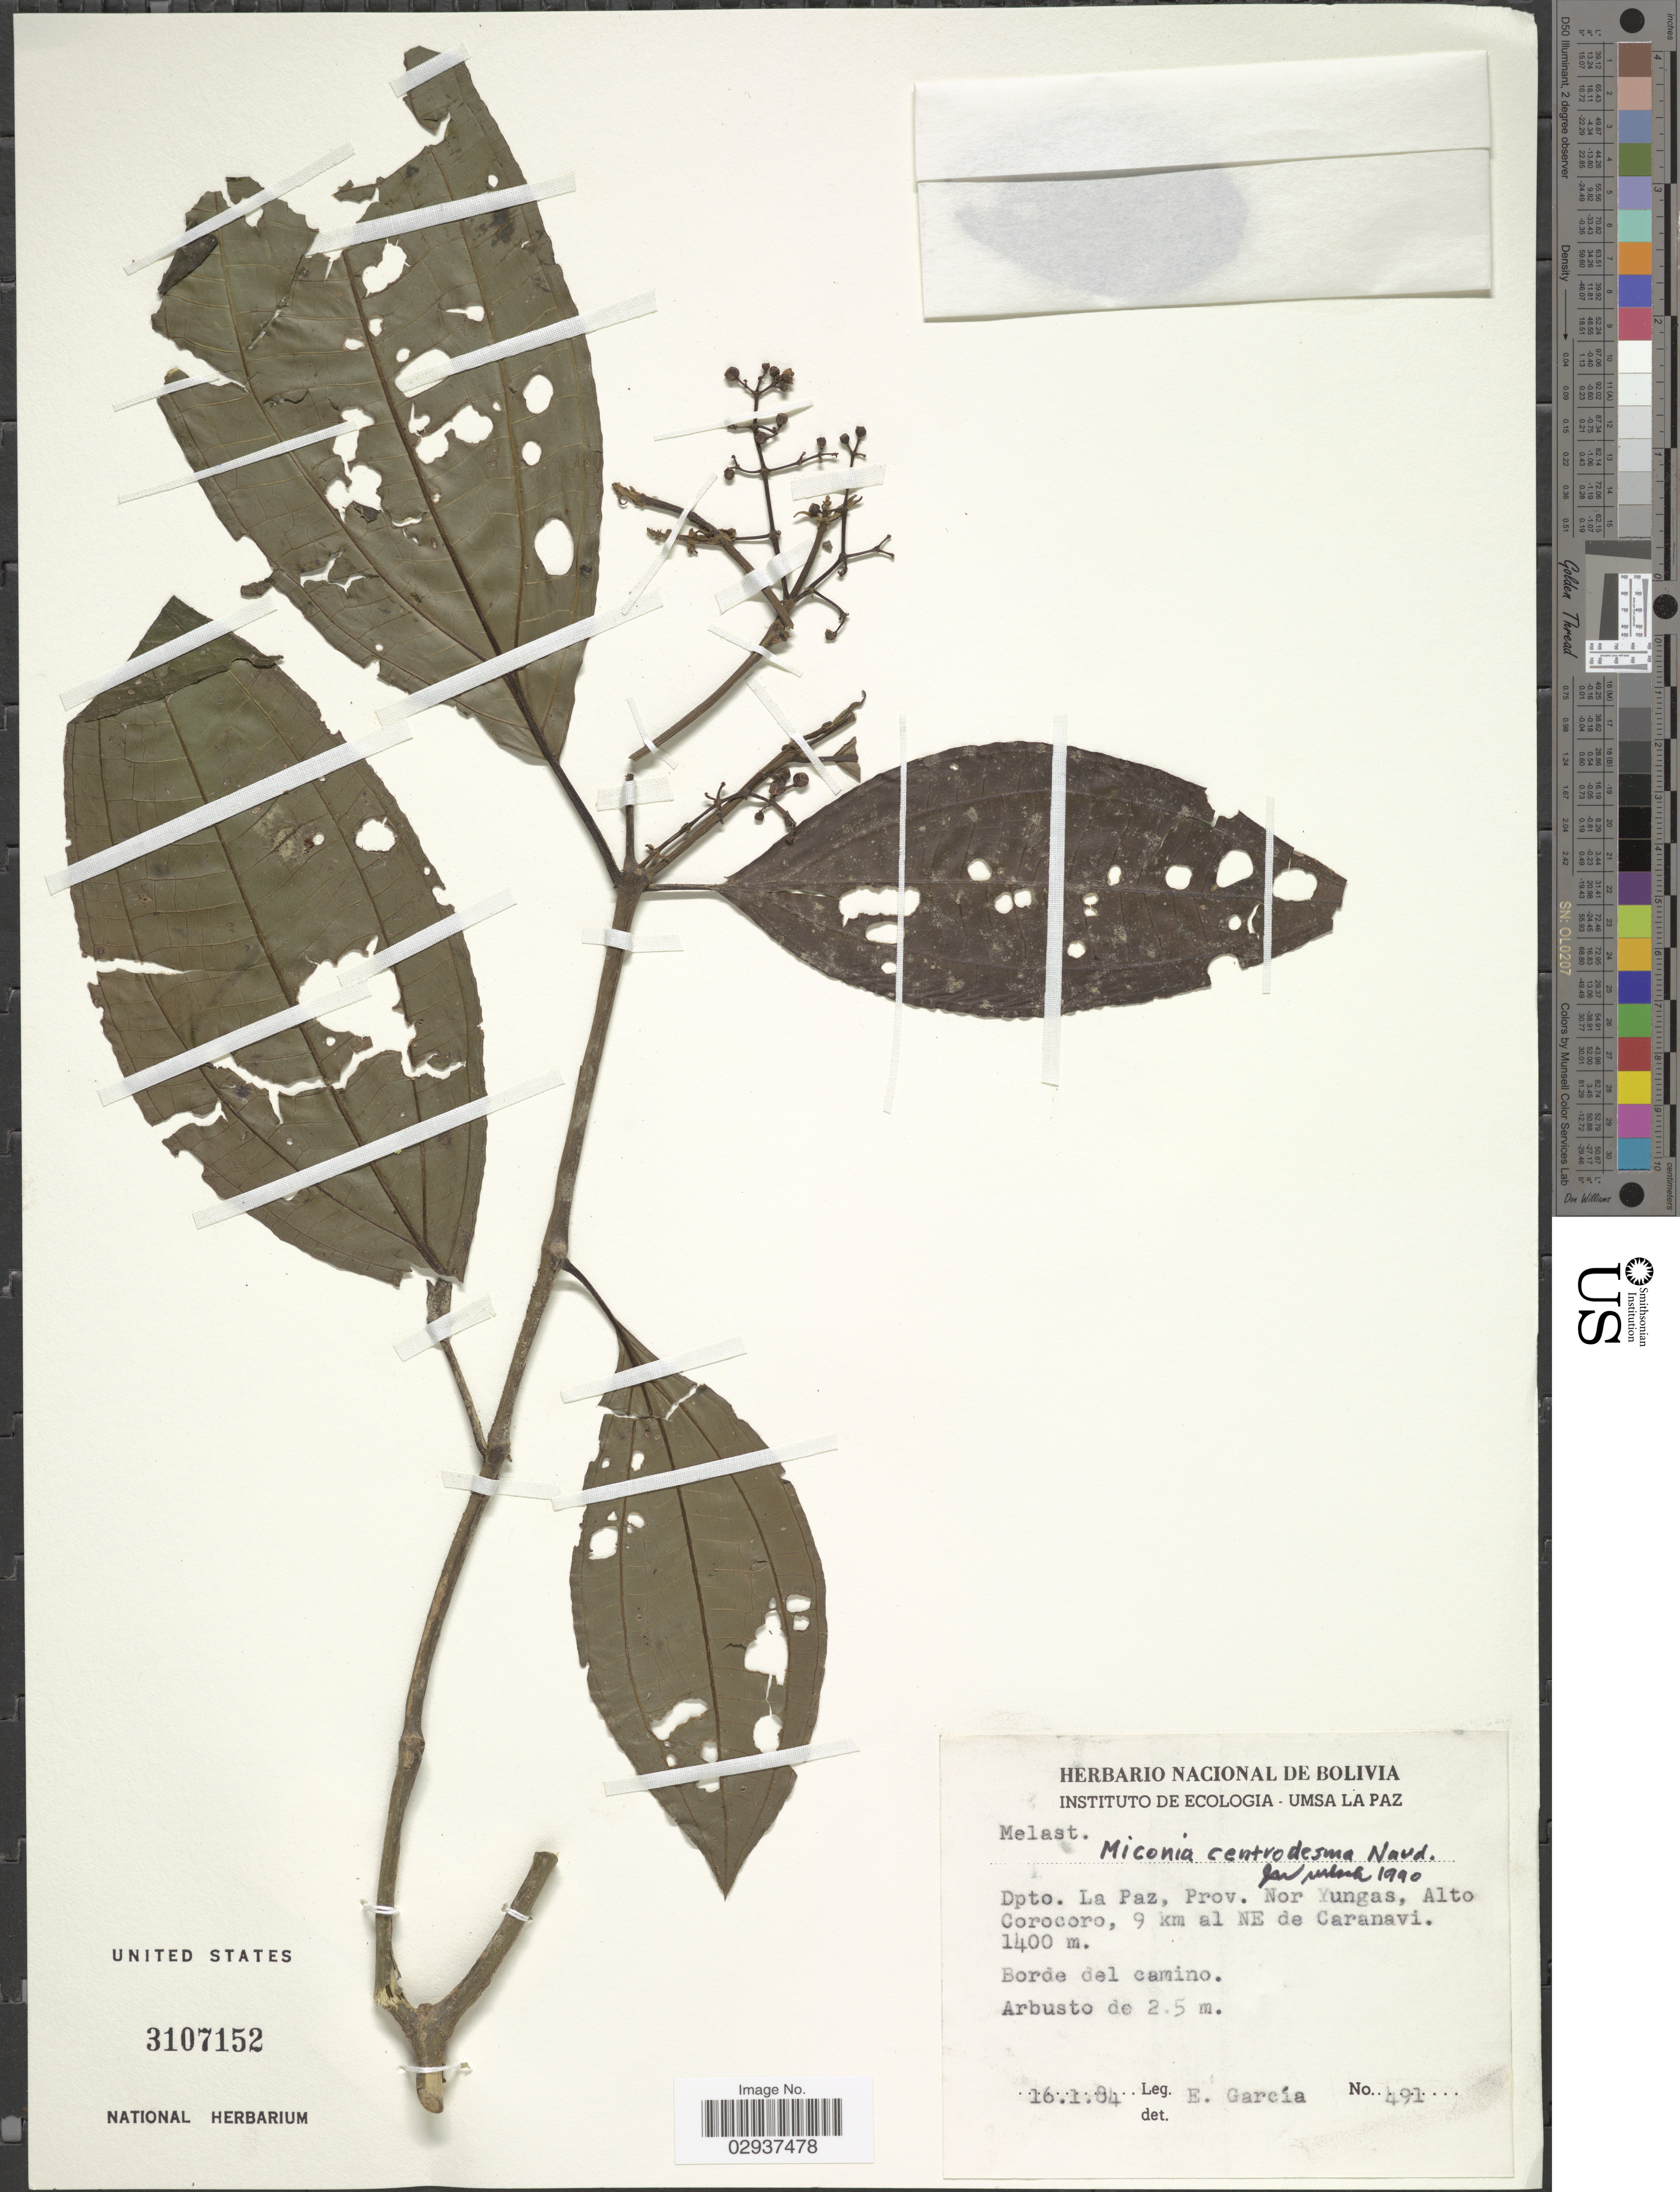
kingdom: Plantae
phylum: Tracheophyta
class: Magnoliopsida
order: Myrtales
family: Melastomataceae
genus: Miconia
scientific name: Miconia centrodesma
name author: Naudin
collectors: E. García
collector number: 491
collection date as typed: Transcribed d/m/y: 16/1/84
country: Bolivia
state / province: La Paz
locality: Dpto. La Paz, Prov. Nor yungas, Alto Corocoro, 9 km al NE de Caranavi.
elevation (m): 1400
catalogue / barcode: US 3107152